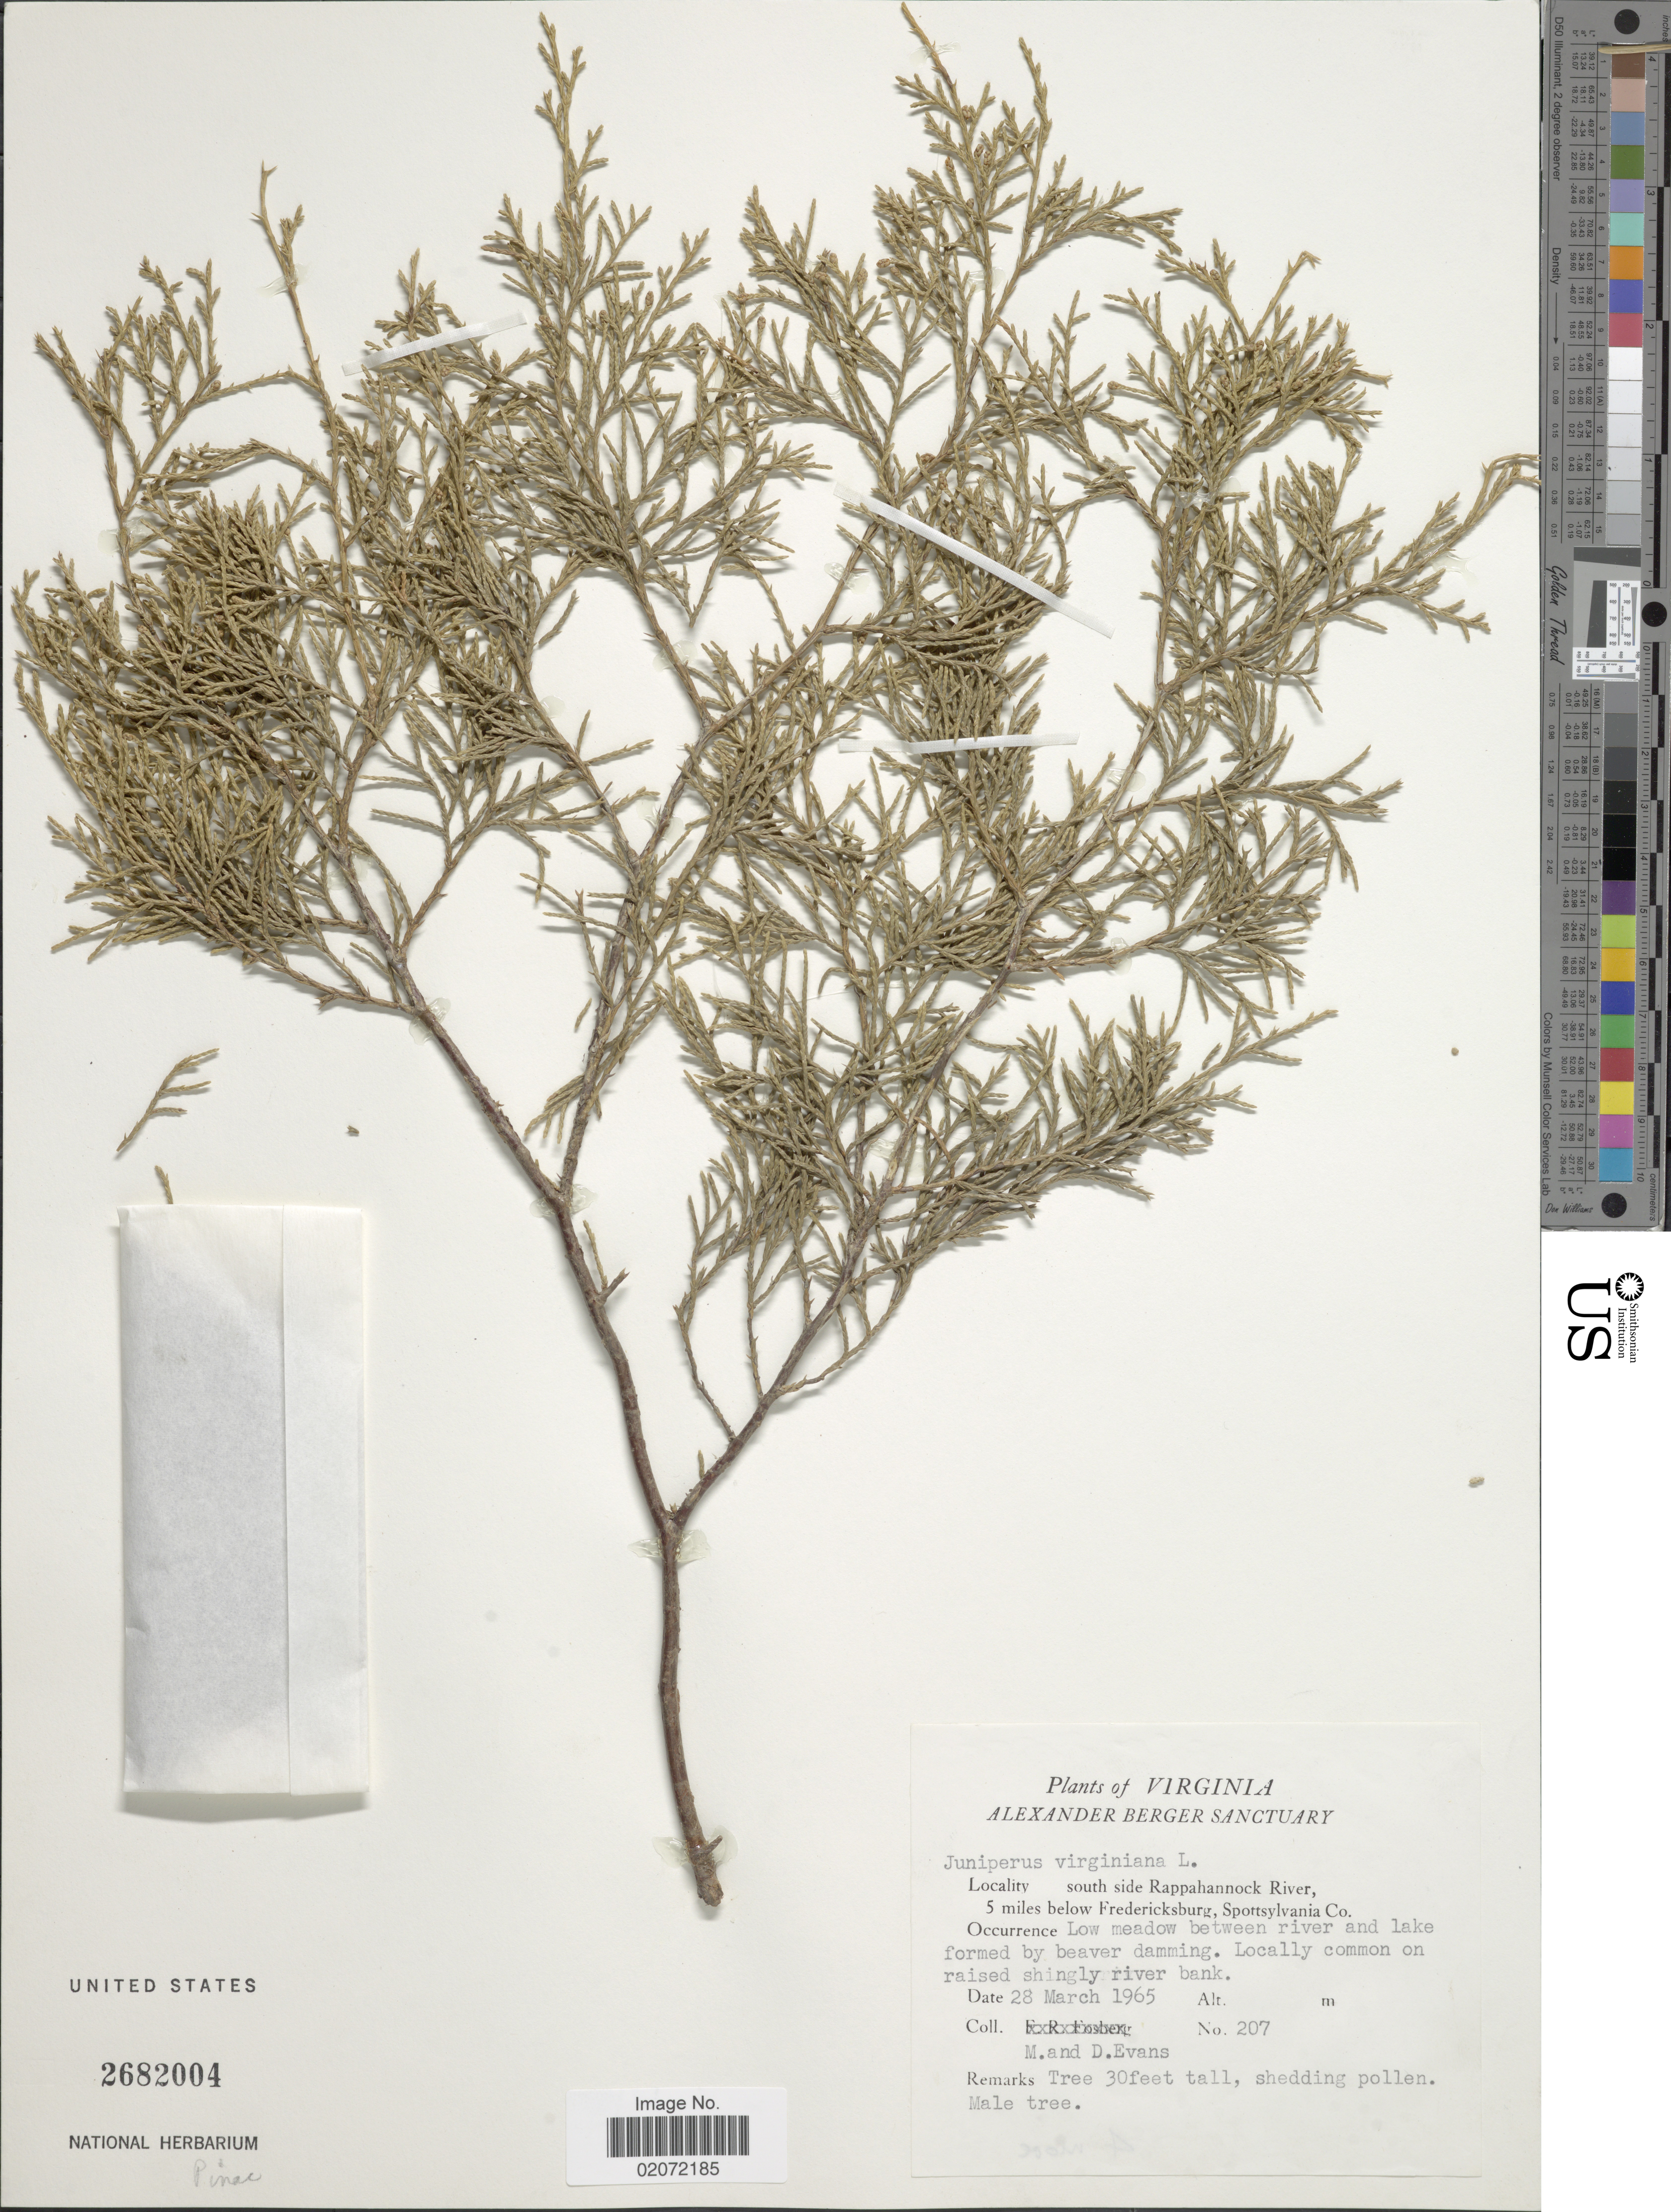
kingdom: Plantae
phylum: Tracheophyta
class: Pinopsida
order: Pinales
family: Cupressaceae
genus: Juniperus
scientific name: Juniperus virginiana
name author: L.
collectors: M. Evans & D. Evans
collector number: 207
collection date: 1965-03-28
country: United States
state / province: Virginia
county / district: Spotsylvania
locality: Virginia, Alexander Berger Sanctuary, south side Rappahannock River, 5 miles below Fredericksburg, Spottsylvania Co. Low meadow between river and lake formed by beaver damming.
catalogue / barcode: US 2682004